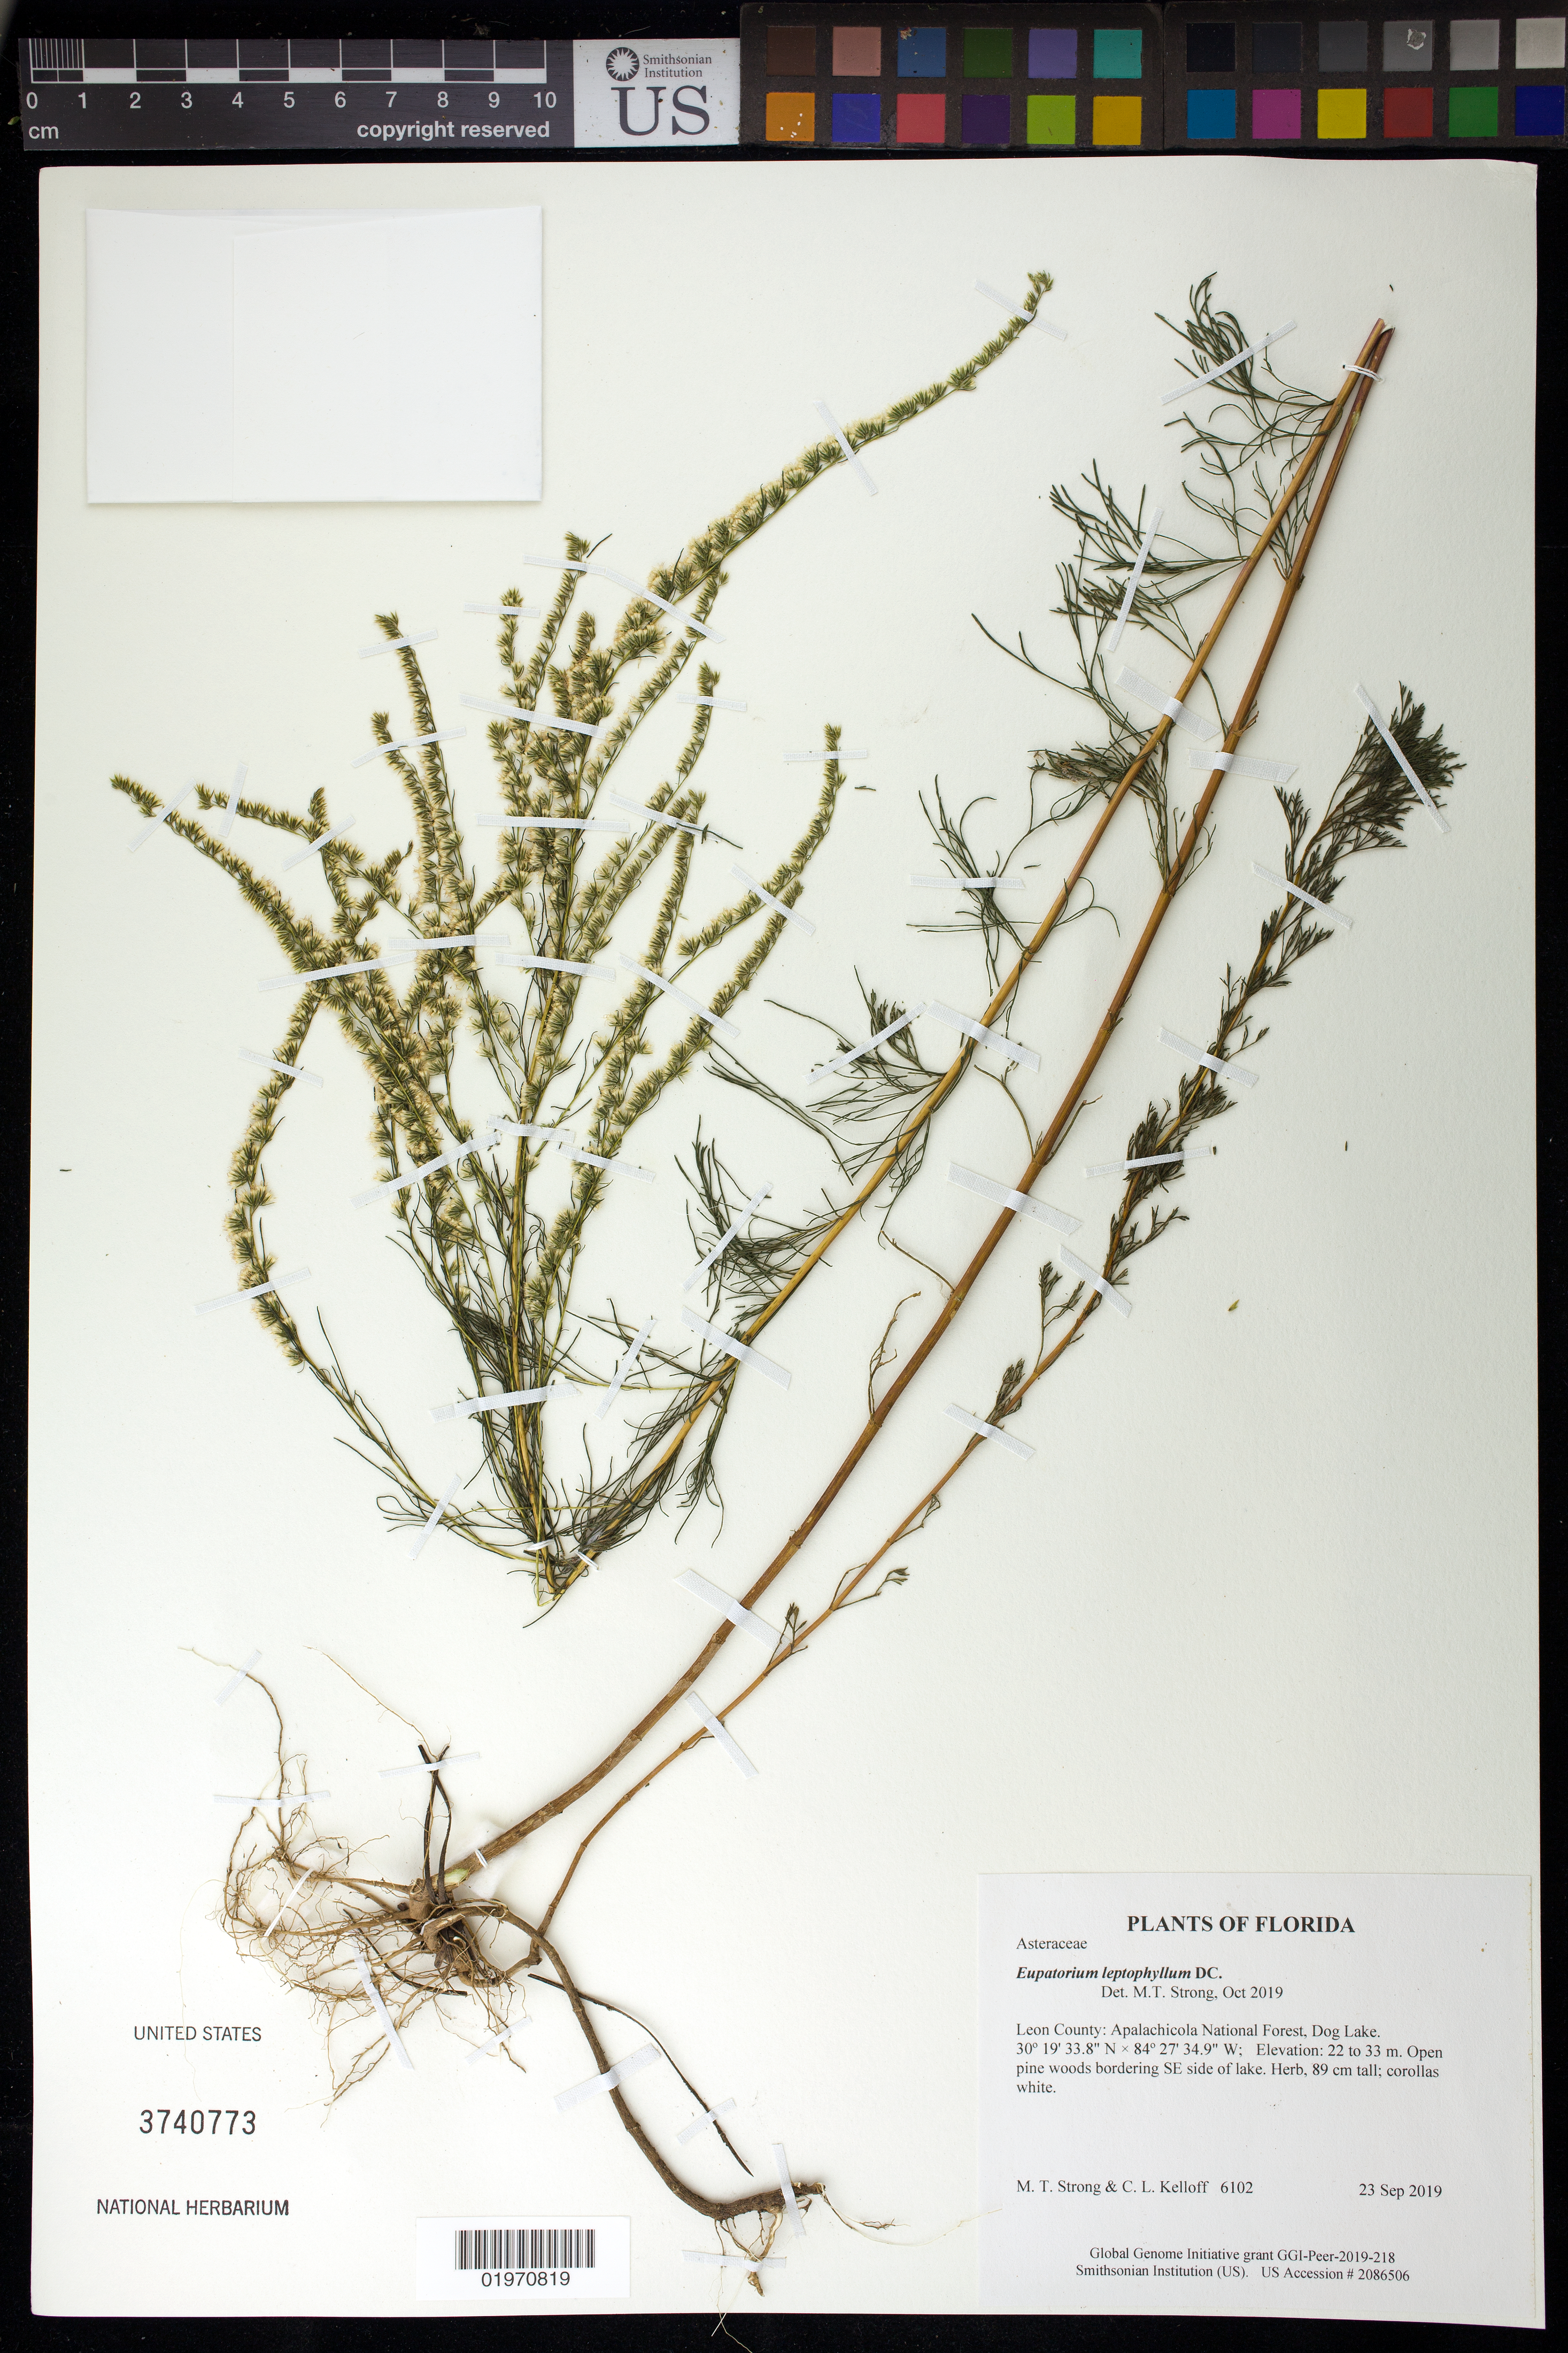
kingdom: Plantae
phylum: Tracheophyta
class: Magnoliopsida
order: Asterales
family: Asteraceae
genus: Eupatorium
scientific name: Eupatorium leptophyllum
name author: DC.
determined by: Strong, Mark T., (BOT), Smithsonian Institution - National Museum of Natural History (UNITED STATES)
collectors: M. T. Strong & C. L. Kelloff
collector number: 6102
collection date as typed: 23 Sep 2019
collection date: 2019-09-23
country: United States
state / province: Florida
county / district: Leon County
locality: Apalachicola National Forest, Dog Lake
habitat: Open pine woods bordering SE side of lake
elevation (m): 22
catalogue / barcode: US 3740773